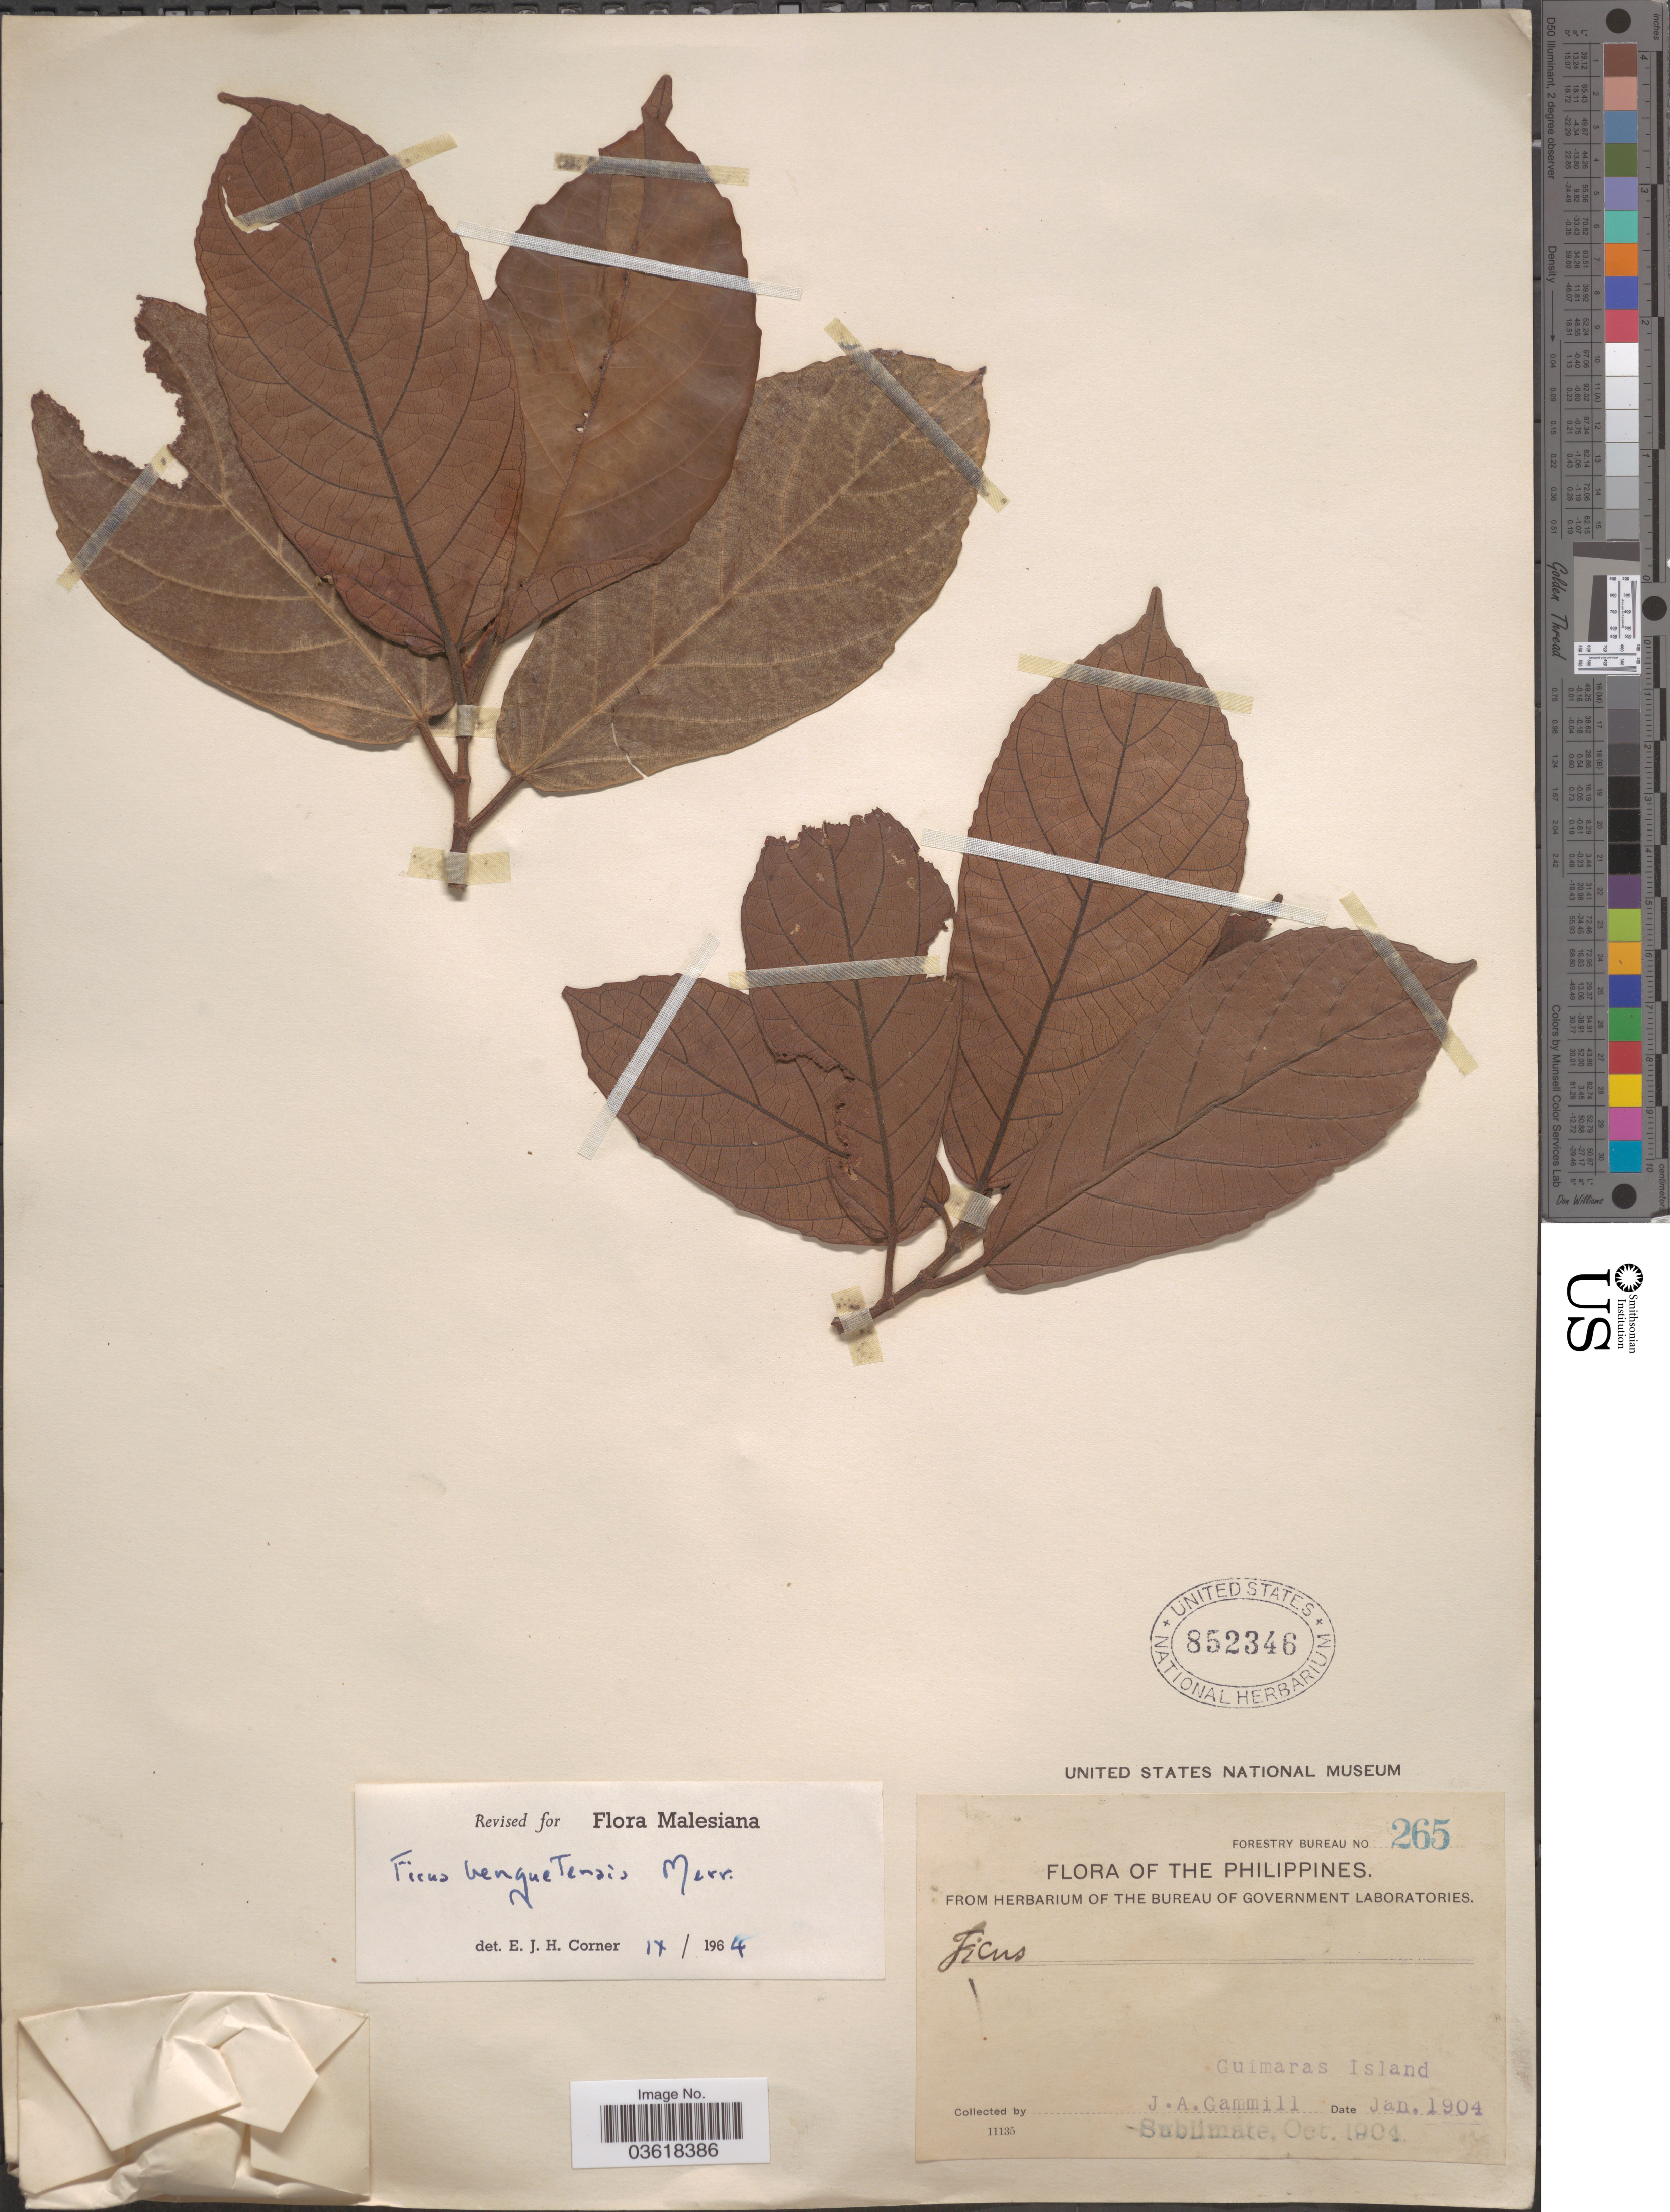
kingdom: Plantae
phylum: Tracheophyta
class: Magnoliopsida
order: Rosales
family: Moraceae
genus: Ficus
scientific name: Ficus benguetensis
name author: Merr.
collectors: J. Gammill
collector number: Forestry Bureau 265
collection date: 1904-01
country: Philippines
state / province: Western Visayas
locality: Guimaras Island.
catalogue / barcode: US 852346